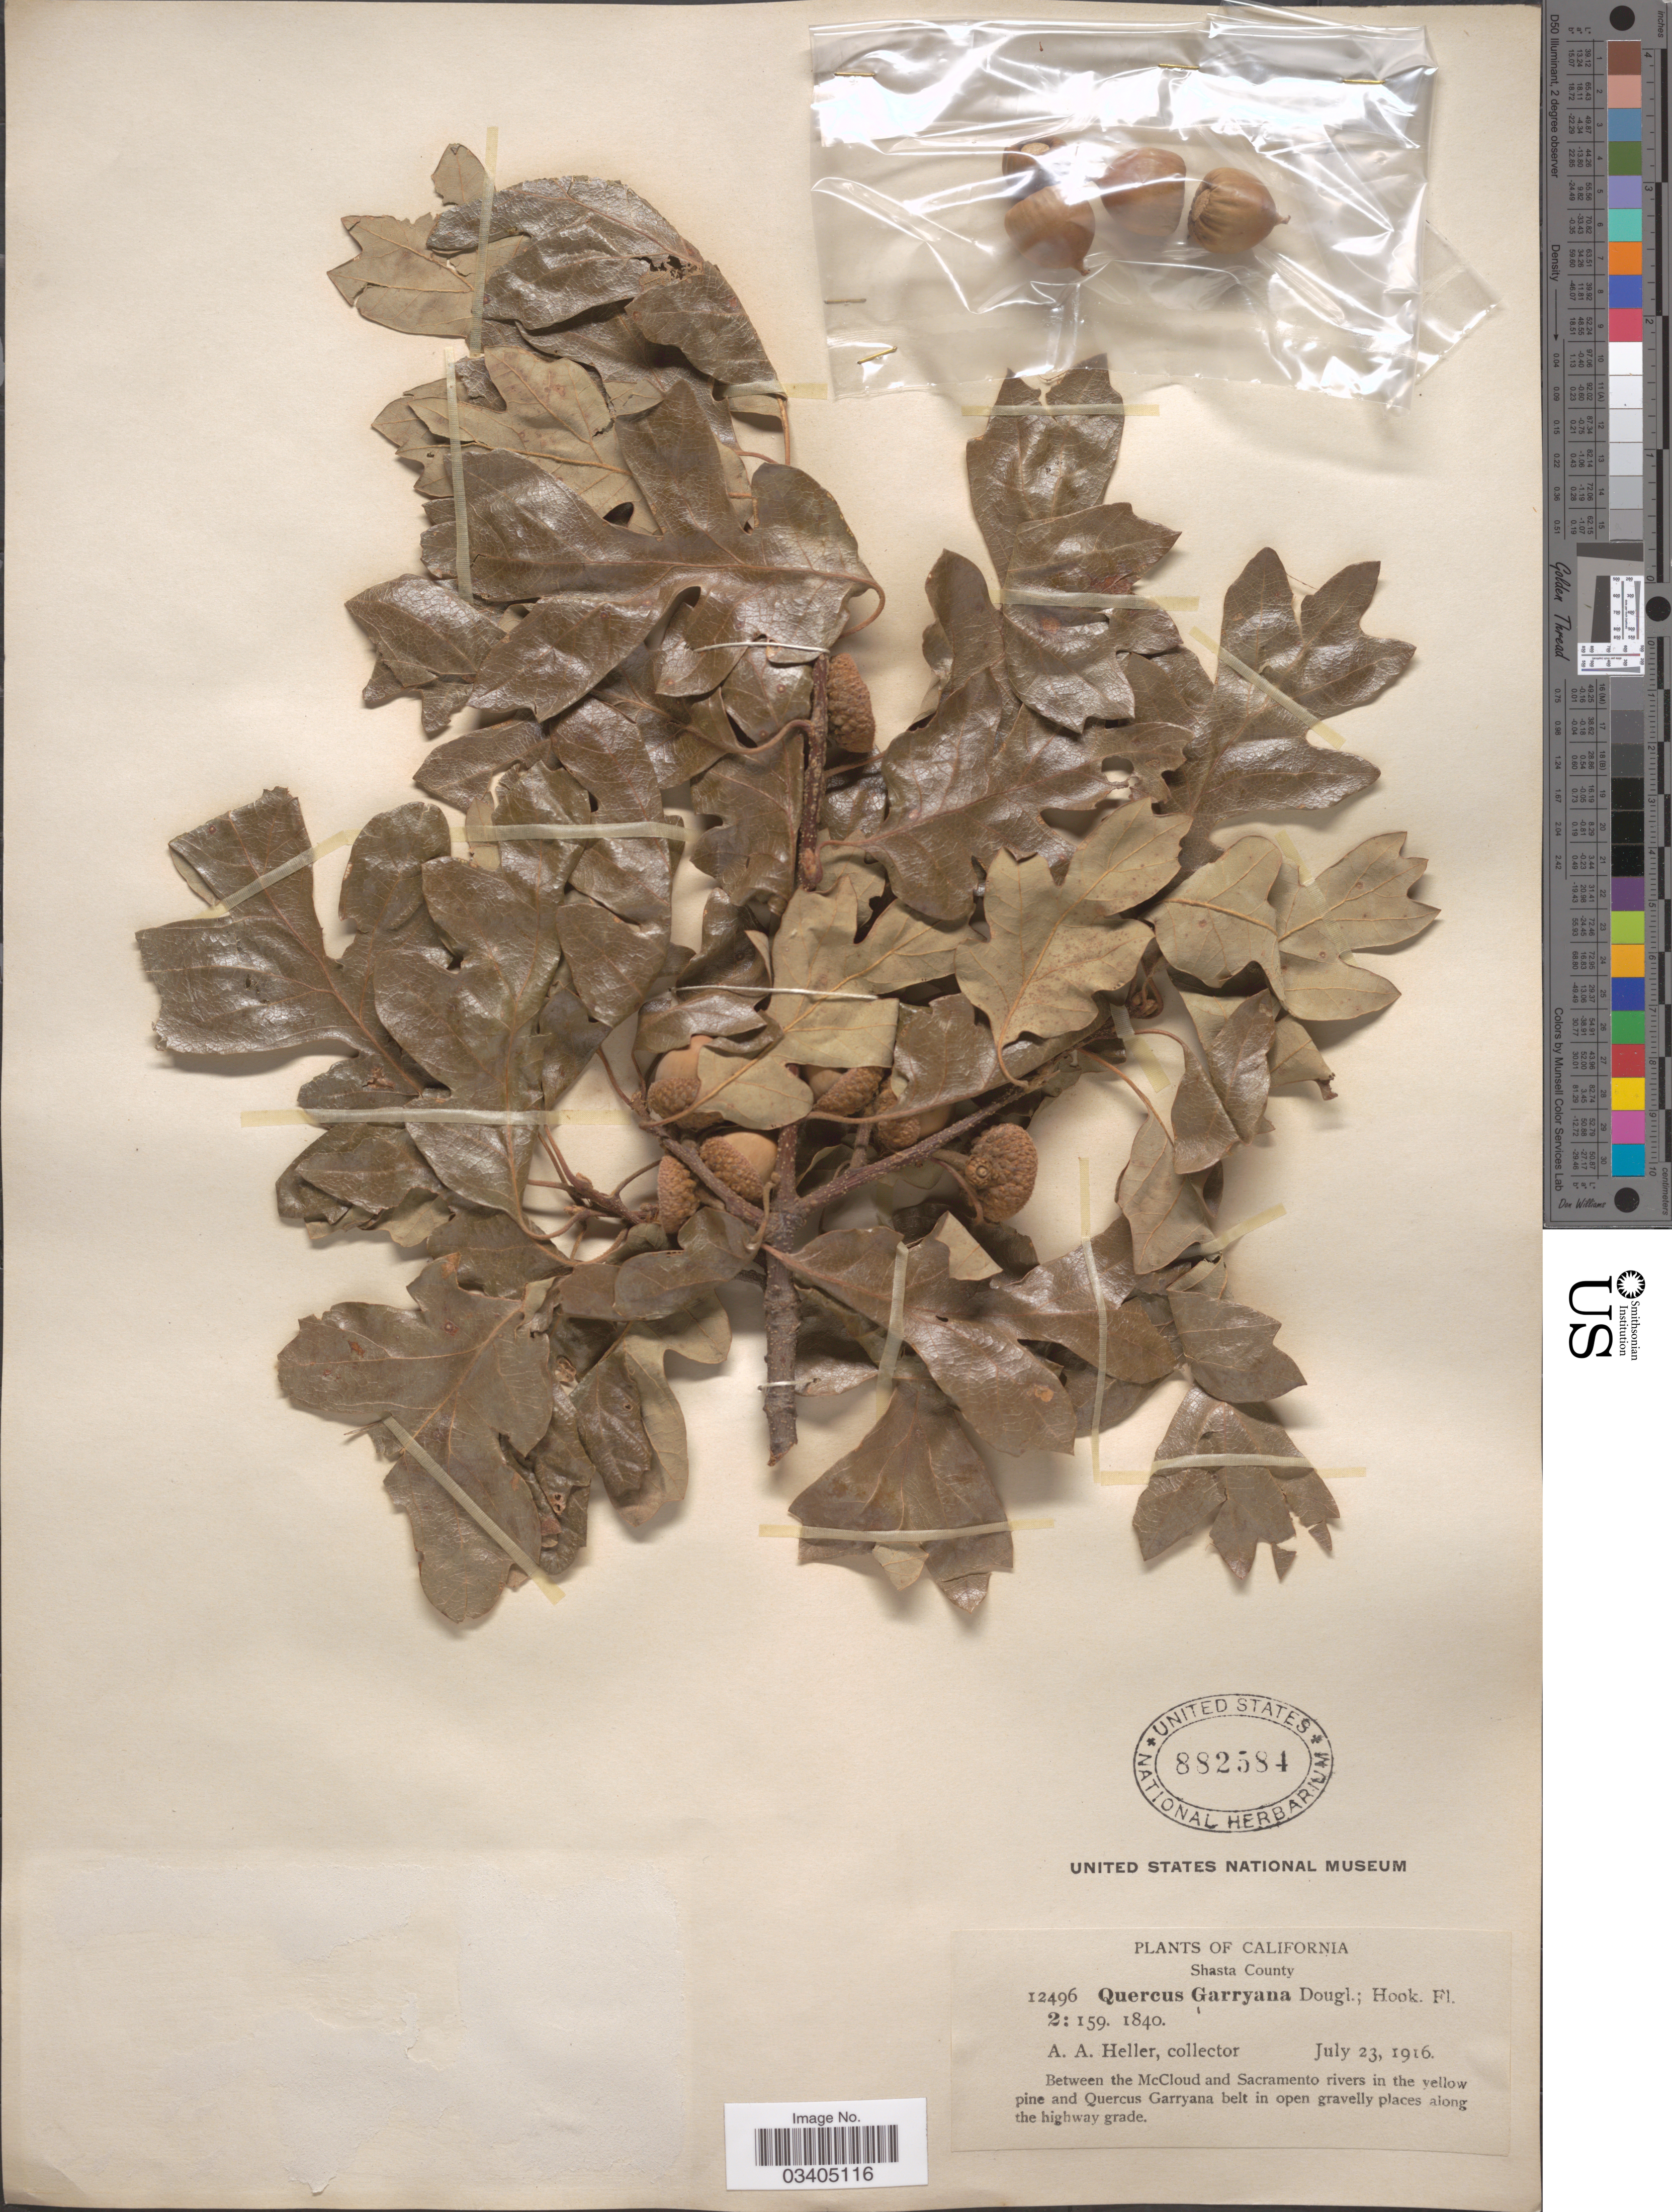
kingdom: Plantae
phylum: Tracheophyta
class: Magnoliopsida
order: Fagales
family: Fagaceae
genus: Quercus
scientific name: Quercus garryana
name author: Douglas ex Hook.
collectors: A. A. Heller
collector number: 12496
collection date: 1916-07-23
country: United States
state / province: California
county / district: Shasta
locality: Shasta County. Between the McCloud and Sacramento rivers in the yellow pine and Quercus Garryana belt in open gravelly places along the highway grade.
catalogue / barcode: US 882584